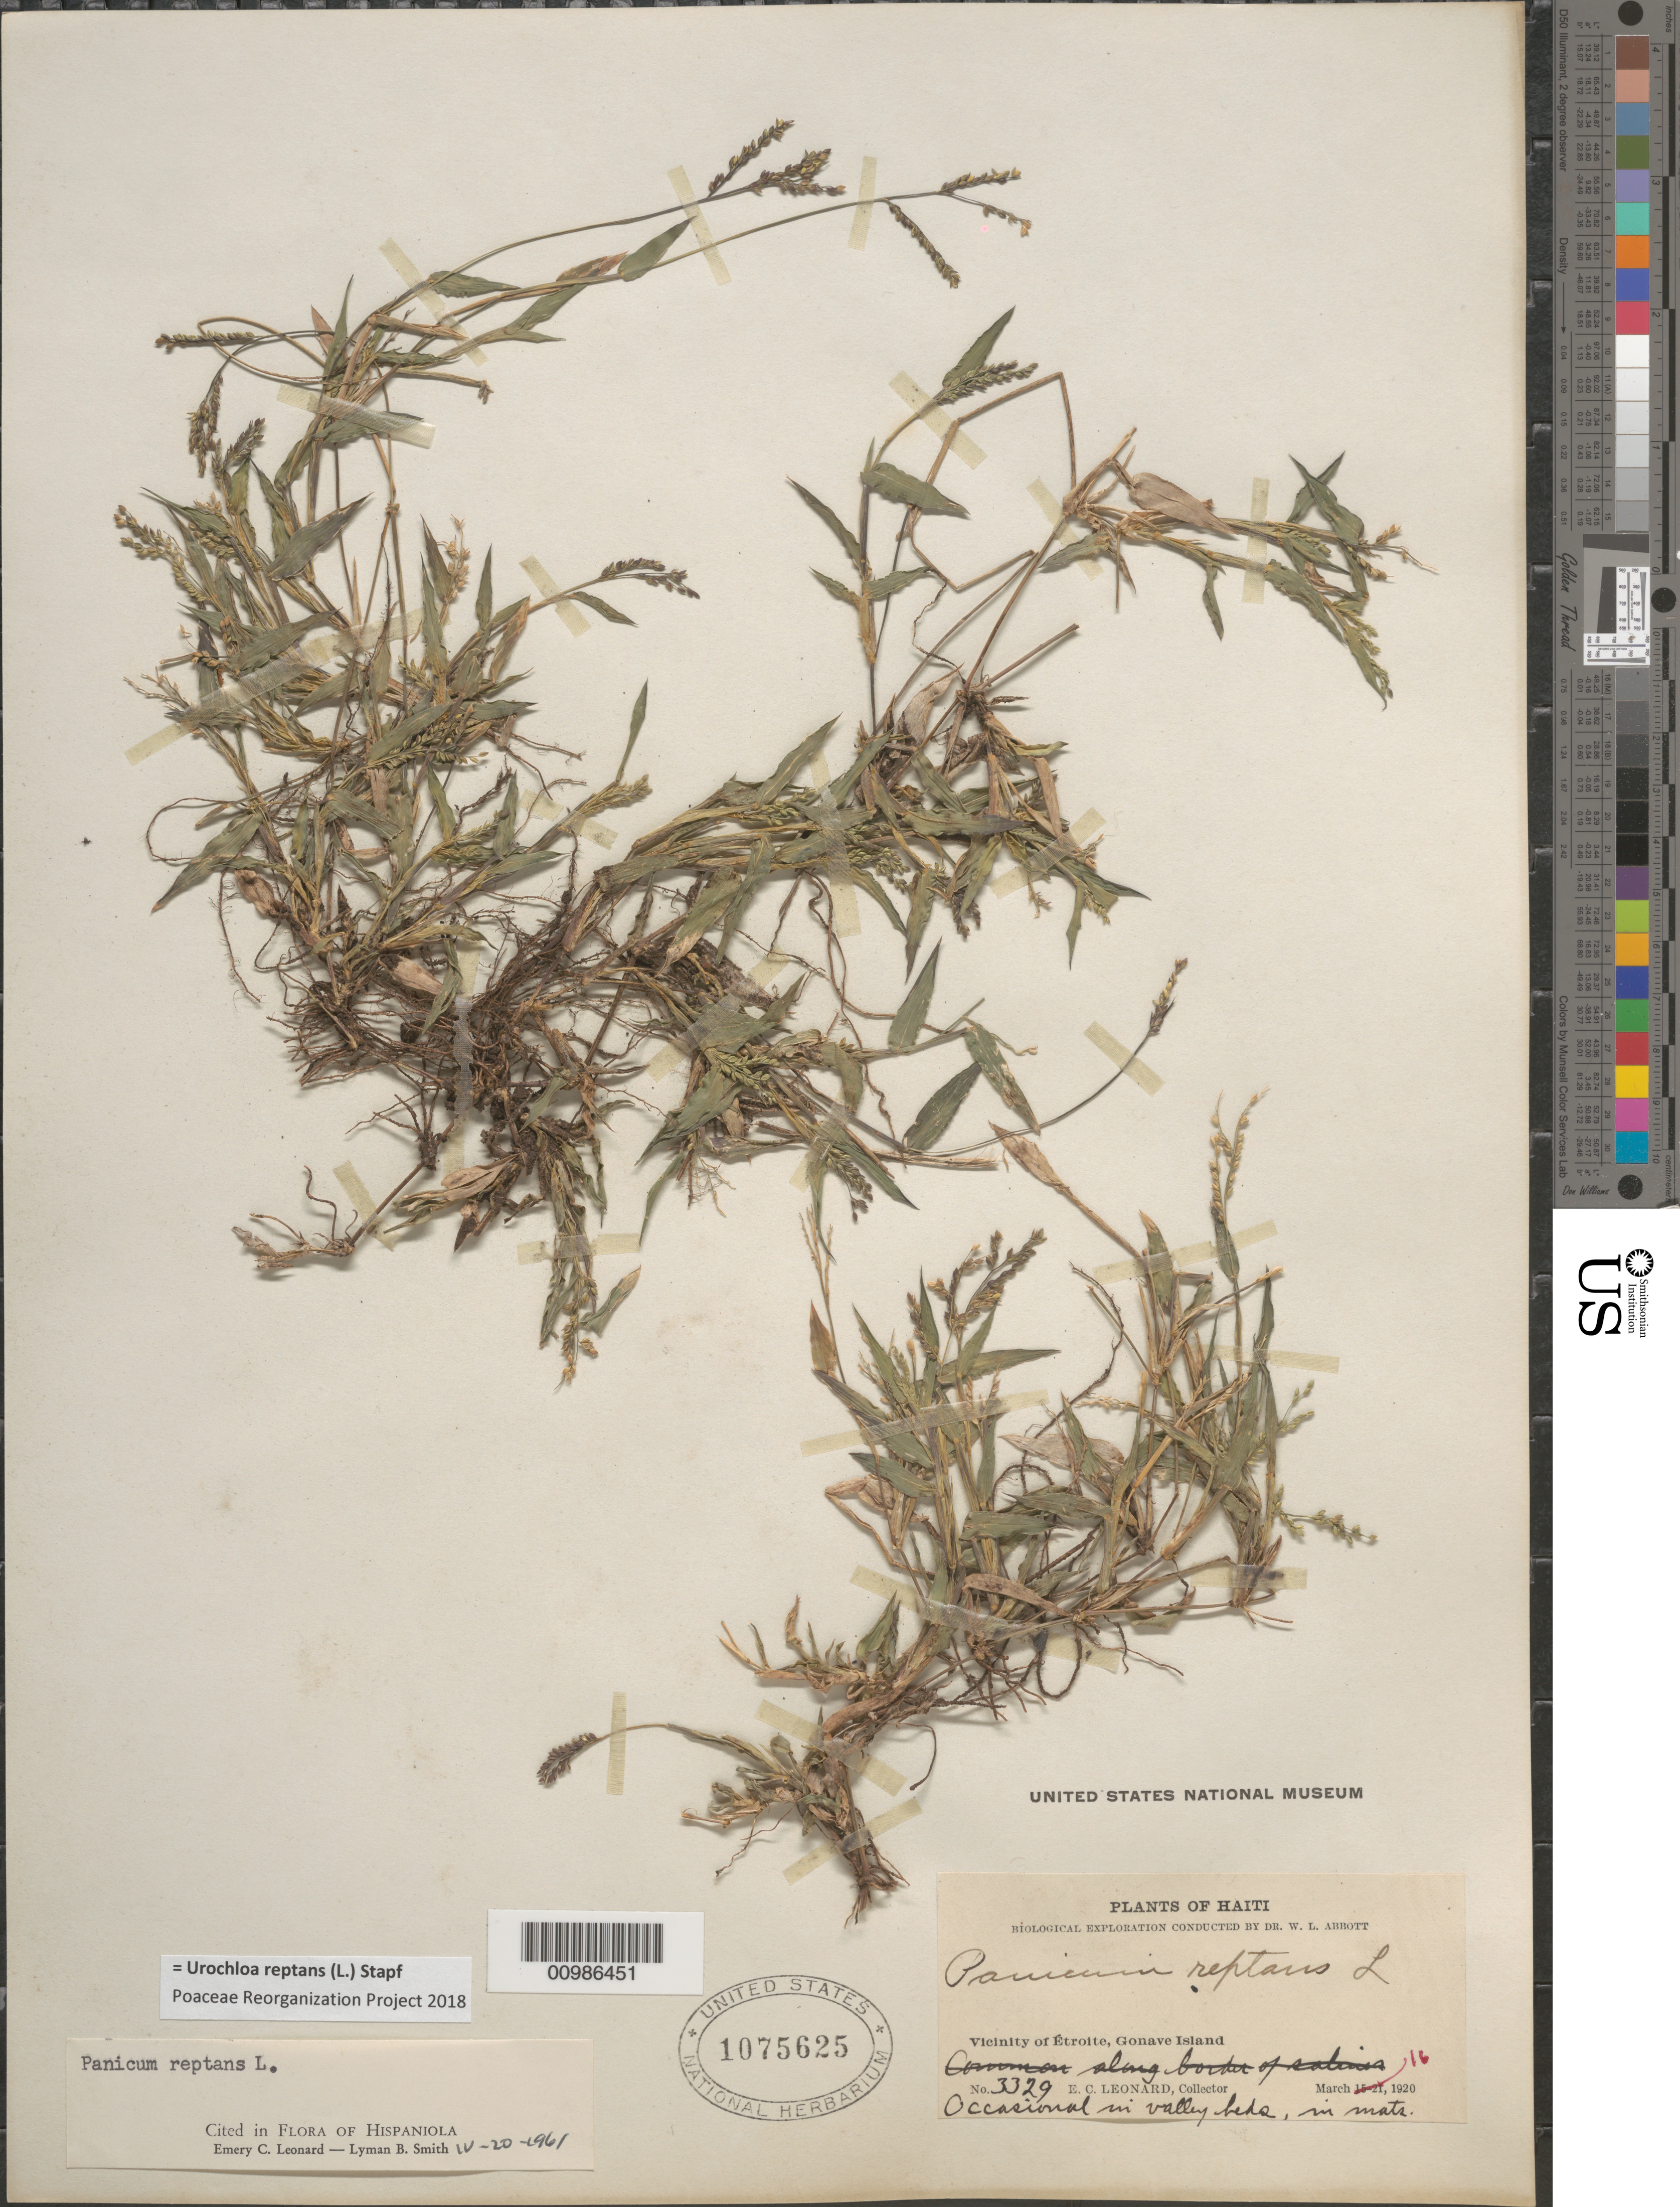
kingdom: Plantae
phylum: Tracheophyta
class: Liliopsida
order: Poales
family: Poaceae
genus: Brachiaria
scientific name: Brachiaria reptans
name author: (L.) C.E. Hubb. & C.A. Gardner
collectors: E. C. Leonard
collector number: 3329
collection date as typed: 16 Mar 1920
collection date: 1920-03-16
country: Haiti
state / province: Óuest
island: Hispaniola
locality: Gonave Island, Vicinity of Etroite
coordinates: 0 N, 0 E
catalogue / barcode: US 1075625